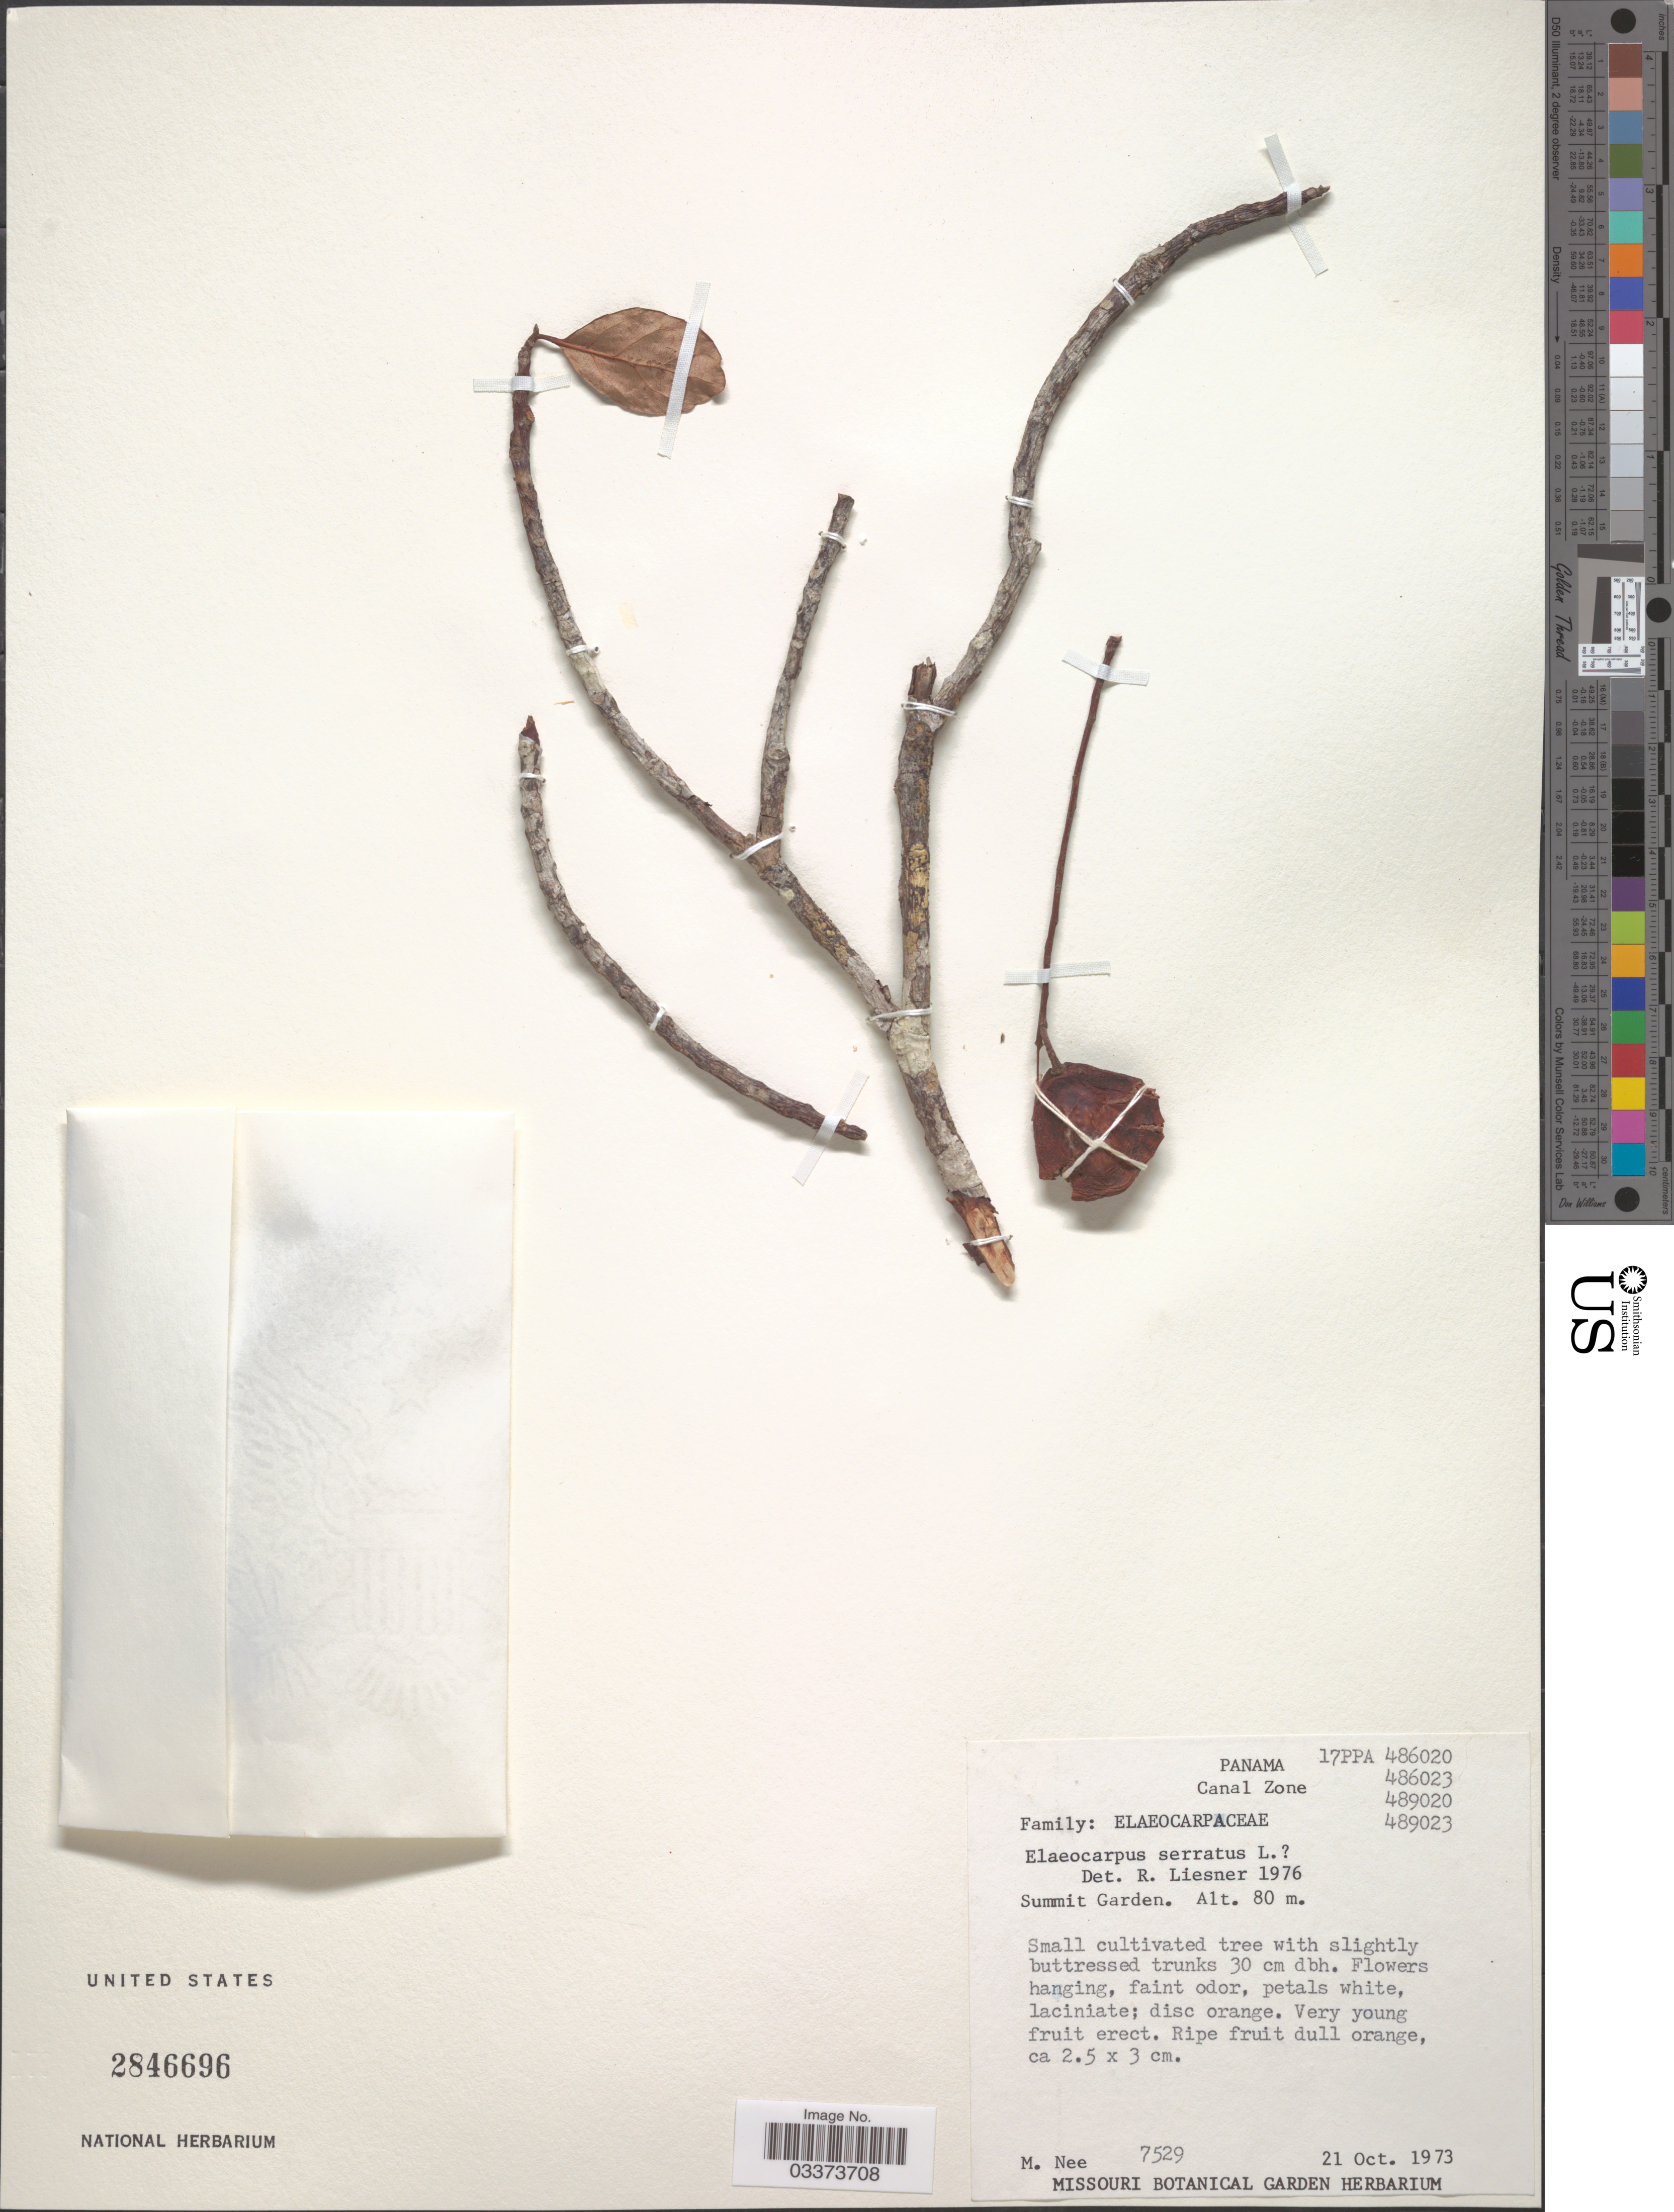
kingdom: Plantae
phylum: Tracheophyta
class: Magnoliopsida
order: Oxalidales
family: Elaeocarpaceae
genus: Elaeocarpus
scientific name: Elaeocarpus serratus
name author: L.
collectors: M. Nee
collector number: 7529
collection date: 1973-10-21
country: Panama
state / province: Colón / Panamá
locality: Canal Zone, Summit Garden.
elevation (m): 80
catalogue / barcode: US 2846696